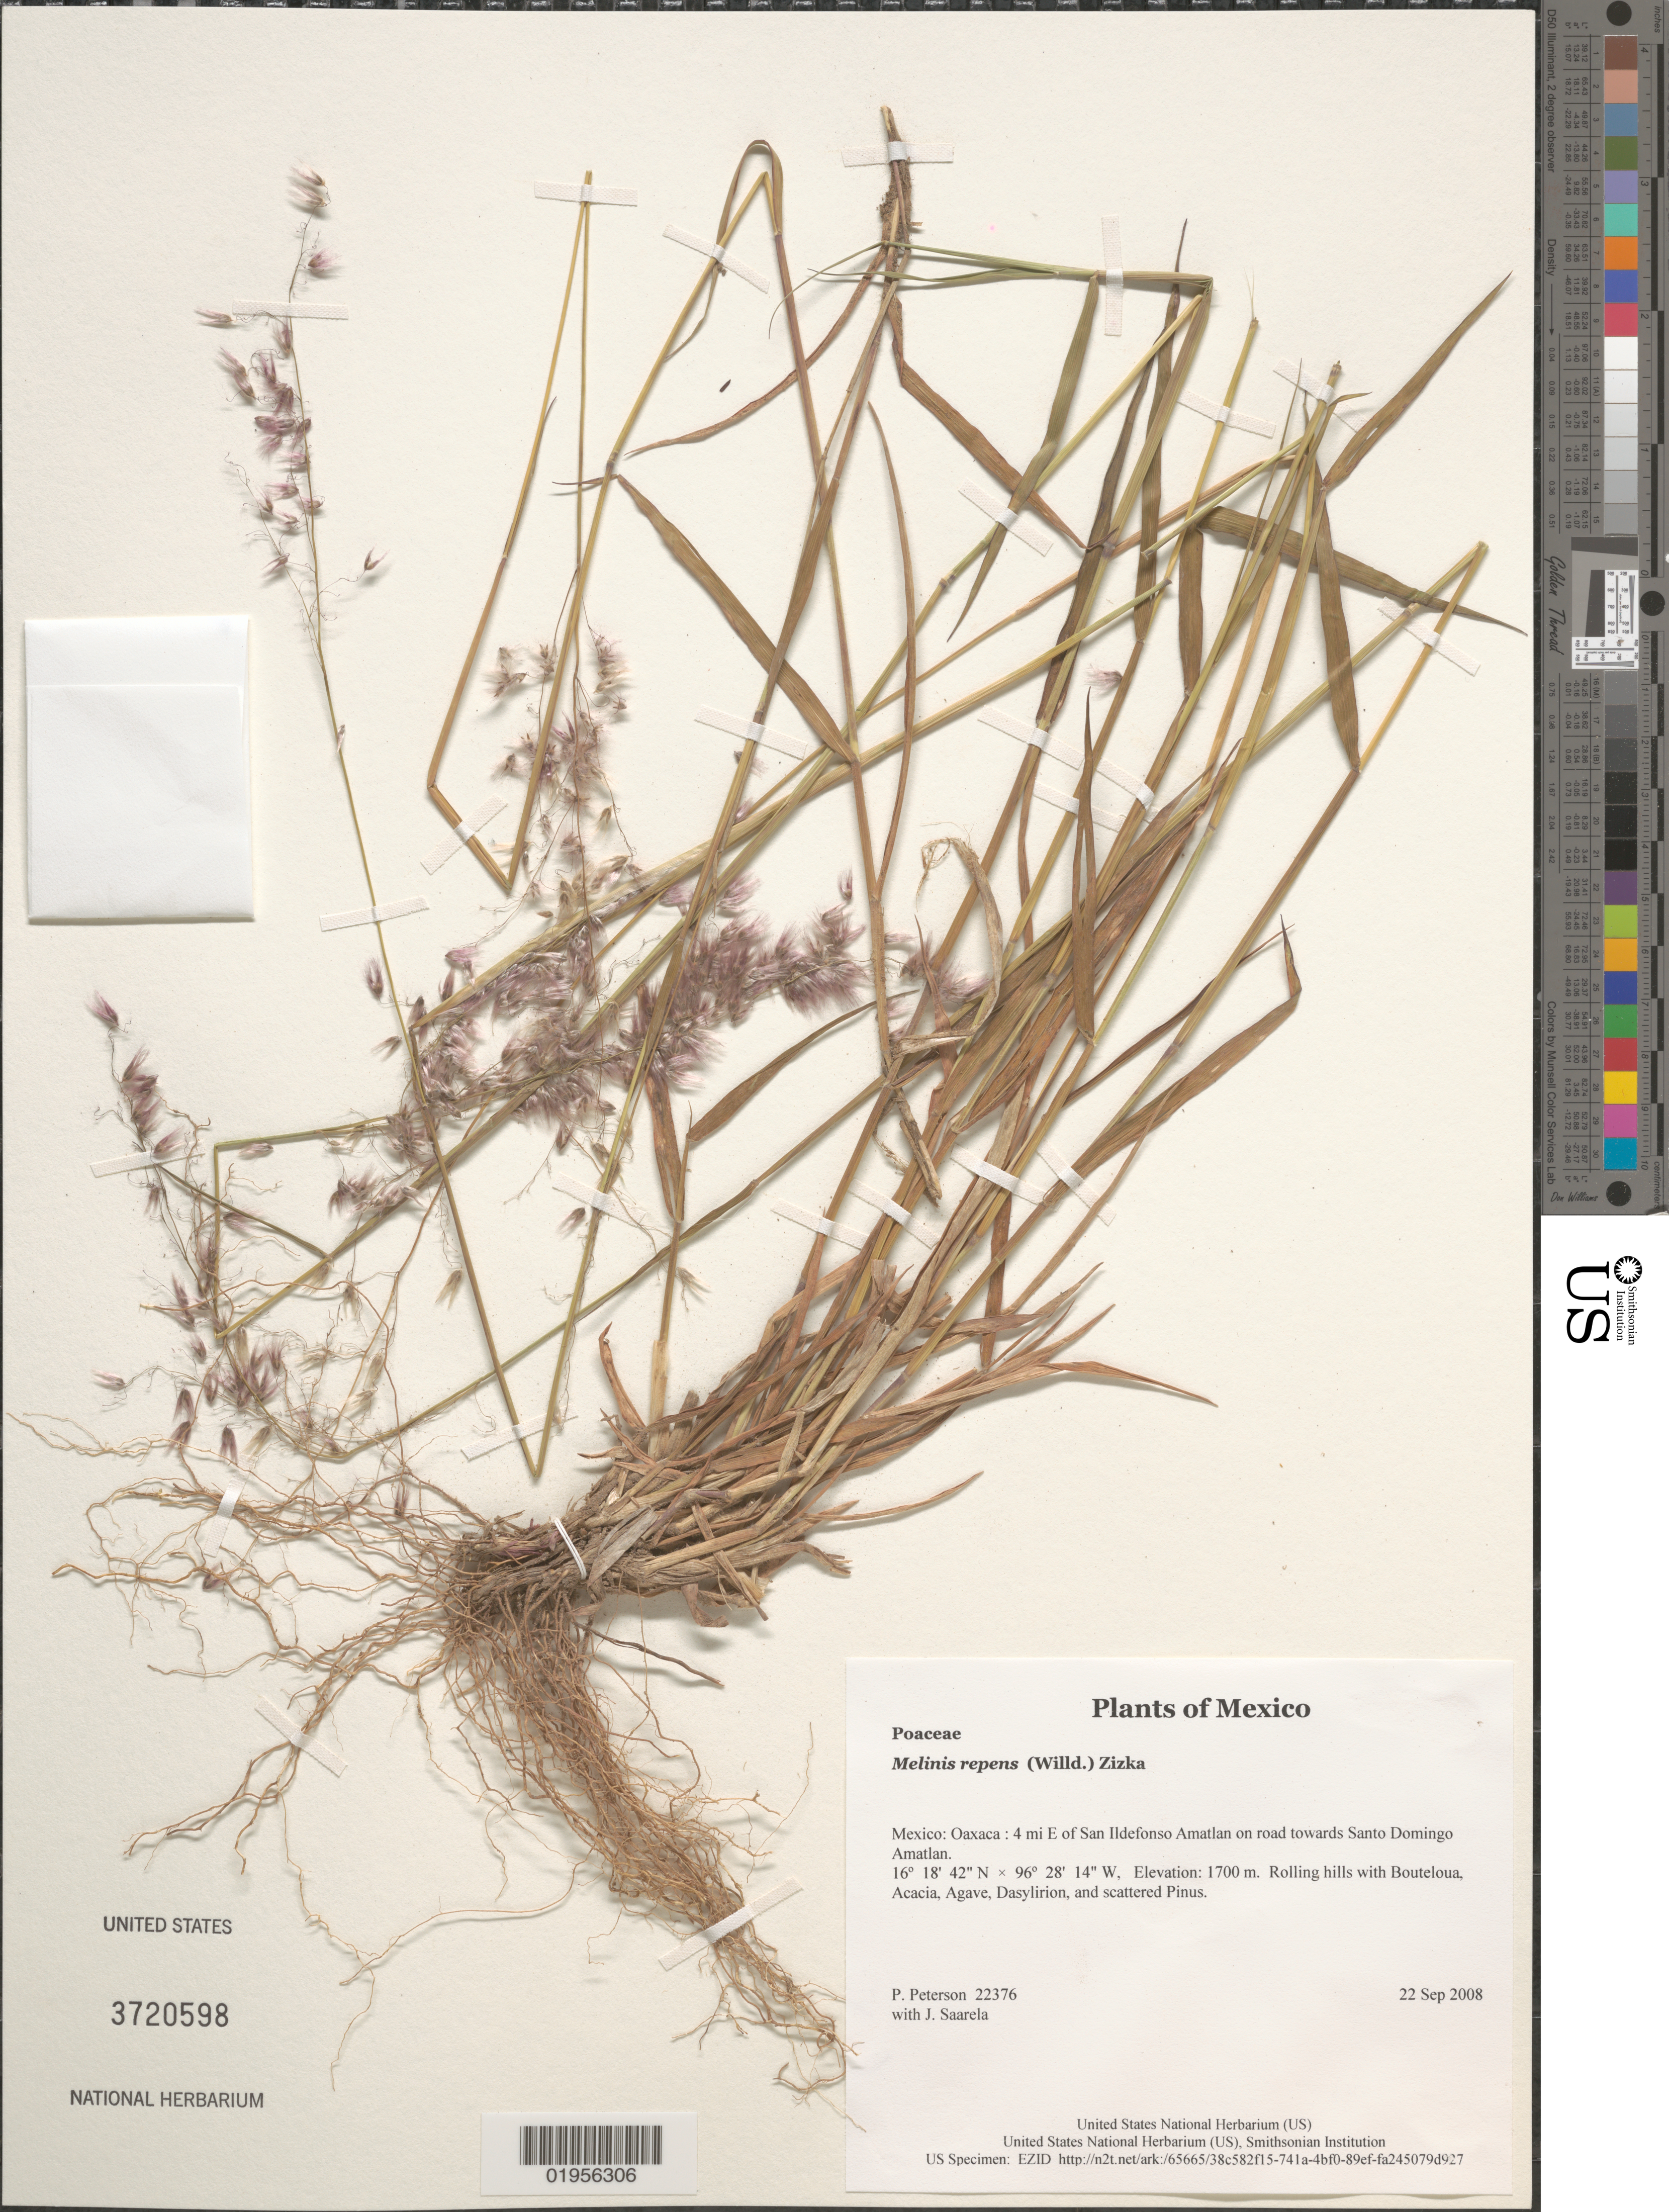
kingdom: Plantae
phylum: Tracheophyta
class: Liliopsida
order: Poales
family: Poaceae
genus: Melinis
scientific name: Melinis repens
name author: (Willd.) Zizka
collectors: P. M. Peterson & J. Saarela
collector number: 22376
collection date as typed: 22 Sep 2008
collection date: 2008-09-22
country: Mexico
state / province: Oaxaca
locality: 4 mi E of San Ildefonso Amatlan on road towards Santo Domingo Amatlan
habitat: Rolling hills with Bouteloua, Acacia, Agave, Dasylirion, and scattered Pinus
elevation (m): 1700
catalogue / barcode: US 3720598